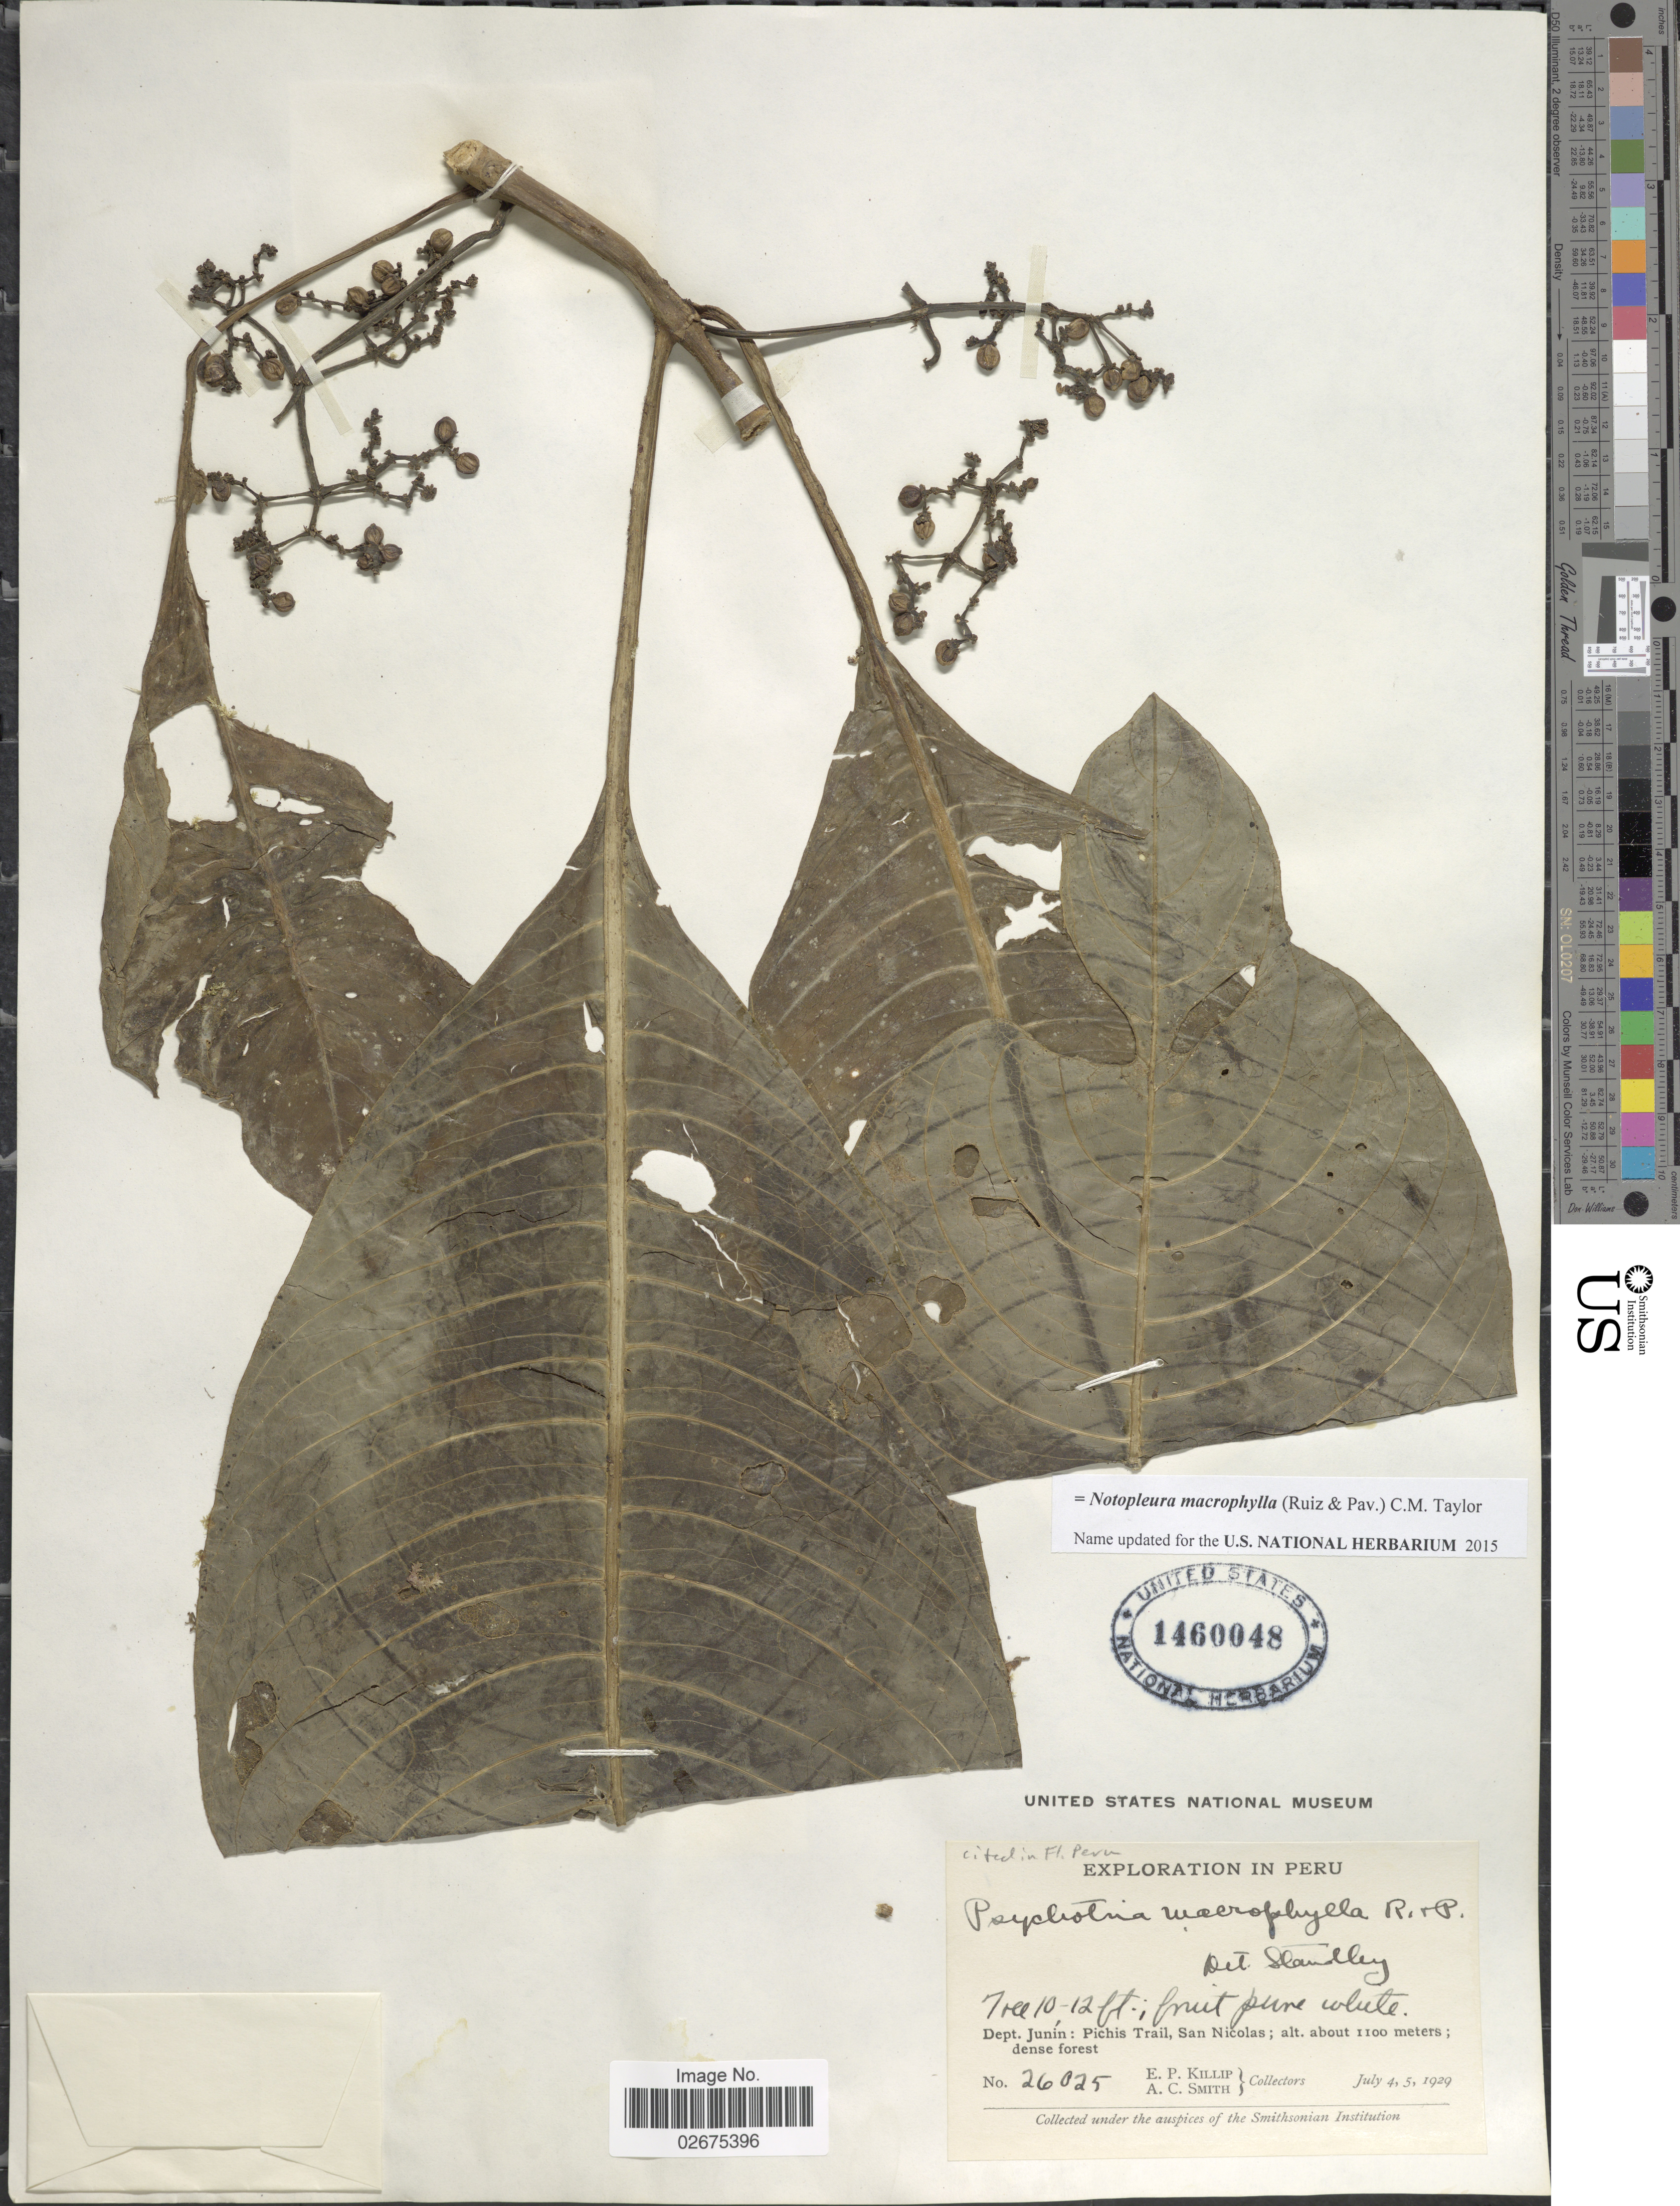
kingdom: Plantae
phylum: Tracheophyta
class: Magnoliopsida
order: Gentianales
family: Rubiaceae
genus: Notopleura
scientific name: Notopleura macrophylla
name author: (Ruiz & Pav.) C.M. Taylor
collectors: E. P. Killip & A. C. Smith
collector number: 26025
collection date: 1929-07-04/1929-07-05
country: Peru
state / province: Junín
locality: Dept. Junín: Pichis Trail, San Nicolas; dense forest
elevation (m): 1100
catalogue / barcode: US 1460048